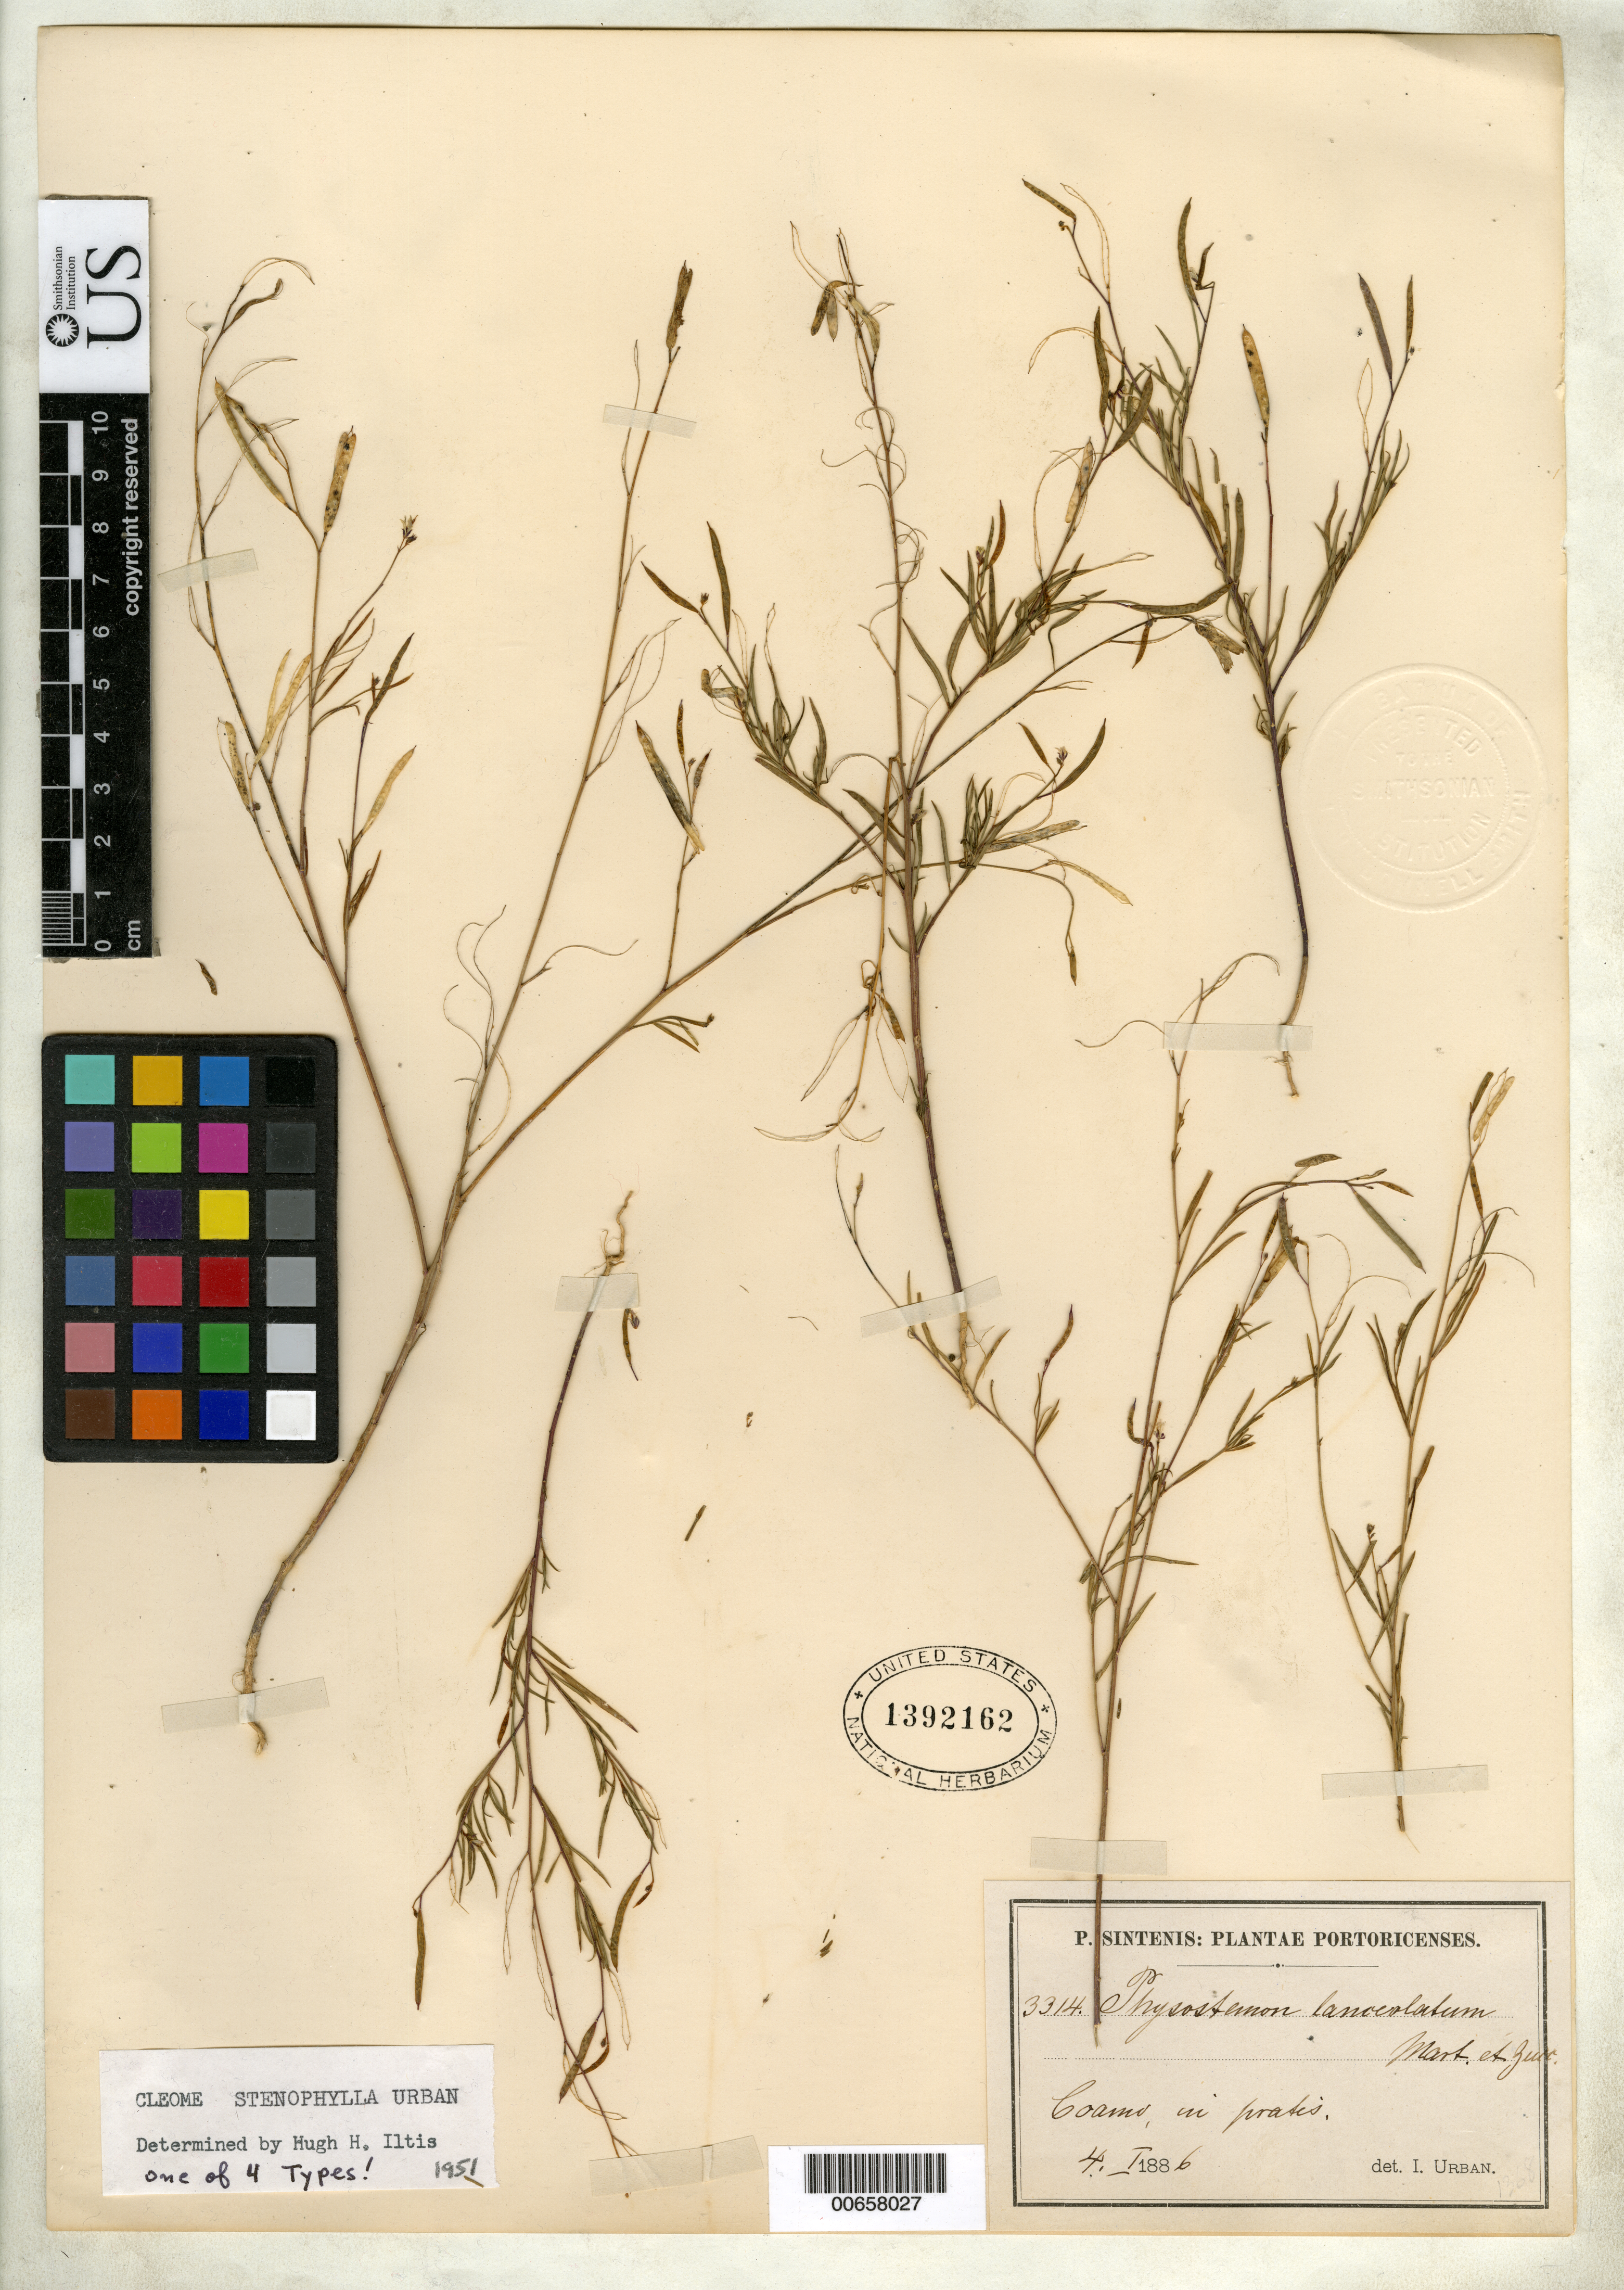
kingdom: Plantae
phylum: Tracheophyta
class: Magnoliopsida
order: Brassicales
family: Cleomaceae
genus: Cleome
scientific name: Cleome stenophylla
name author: Klotzsch ex Urb.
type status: Syntype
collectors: P. Sintenis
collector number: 3314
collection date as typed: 04 Jan 1886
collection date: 1886-01-04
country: Puerto Rico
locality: Coamo, in pratis.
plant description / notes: Specimen ex John Donnell Smith herbarium.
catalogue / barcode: US 1392162